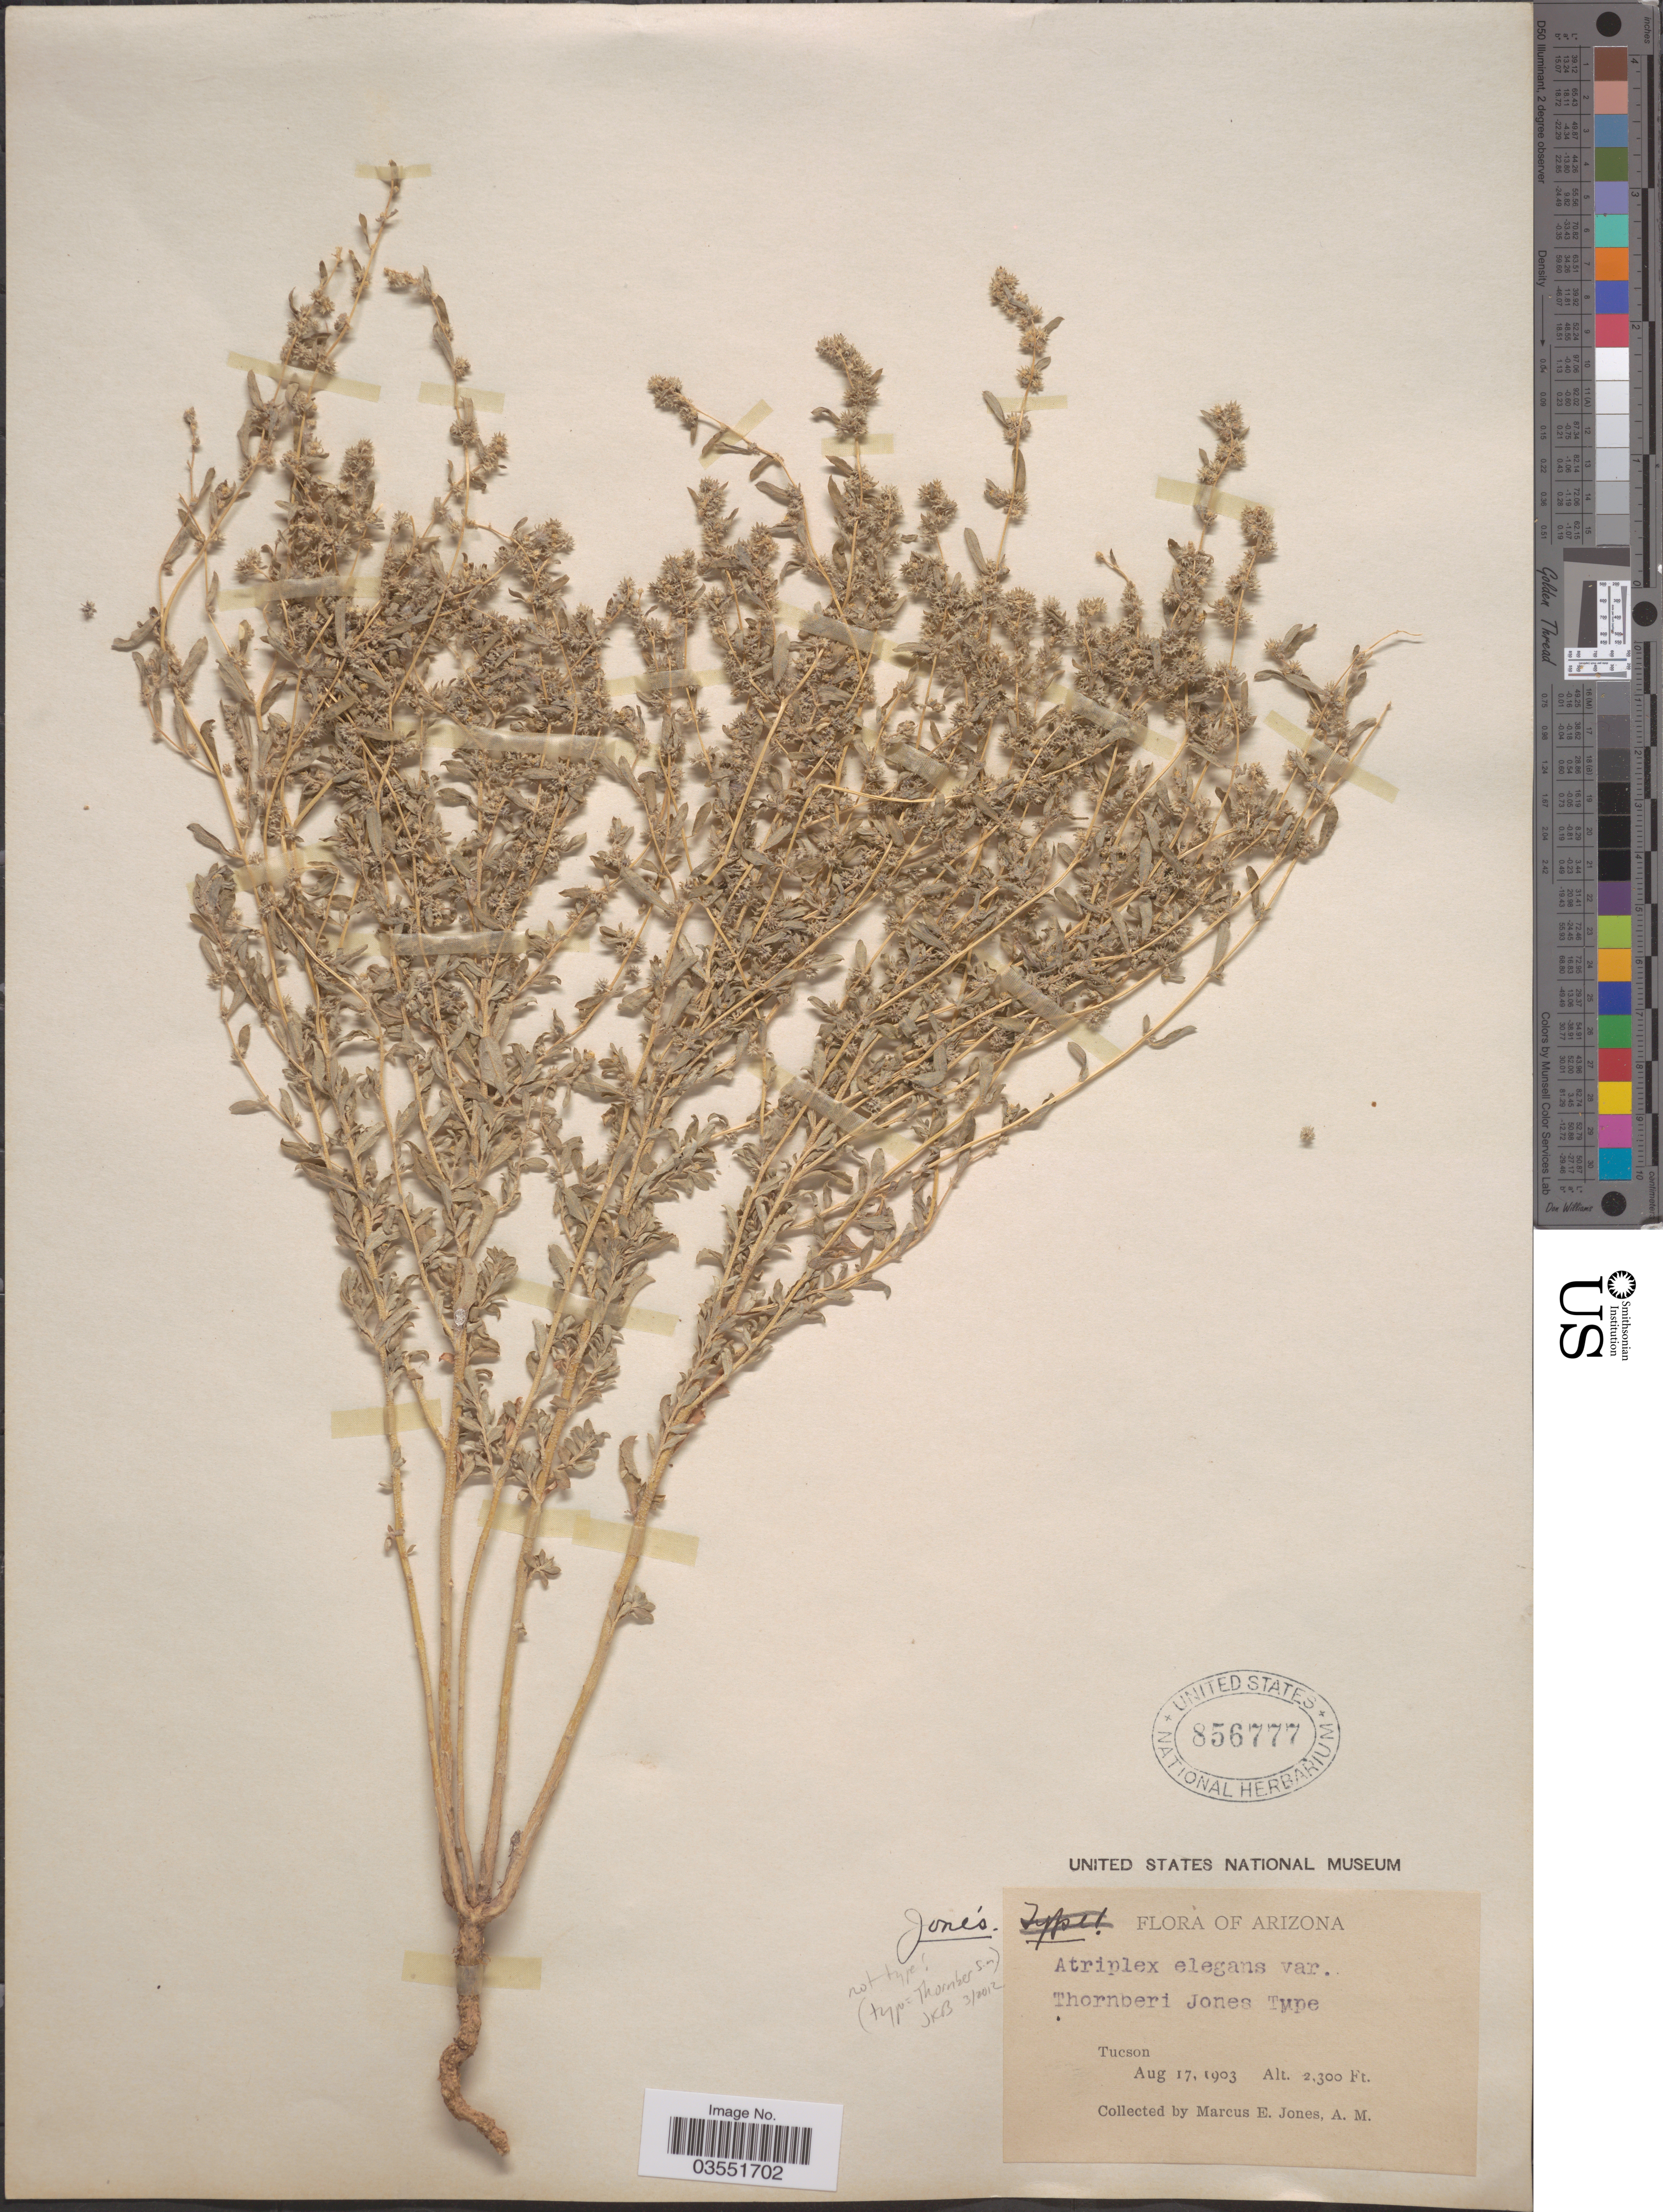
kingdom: Plantae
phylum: Tracheophyta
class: Magnoliopsida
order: Caryophyllales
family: Amaranthaceae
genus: Atriplex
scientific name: Atriplex elegans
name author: (Moq.) D. Dietr.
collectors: M. E. Jones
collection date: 1903-08-17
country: United States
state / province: Arizona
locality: Tucson.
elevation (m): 701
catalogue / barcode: US 856777